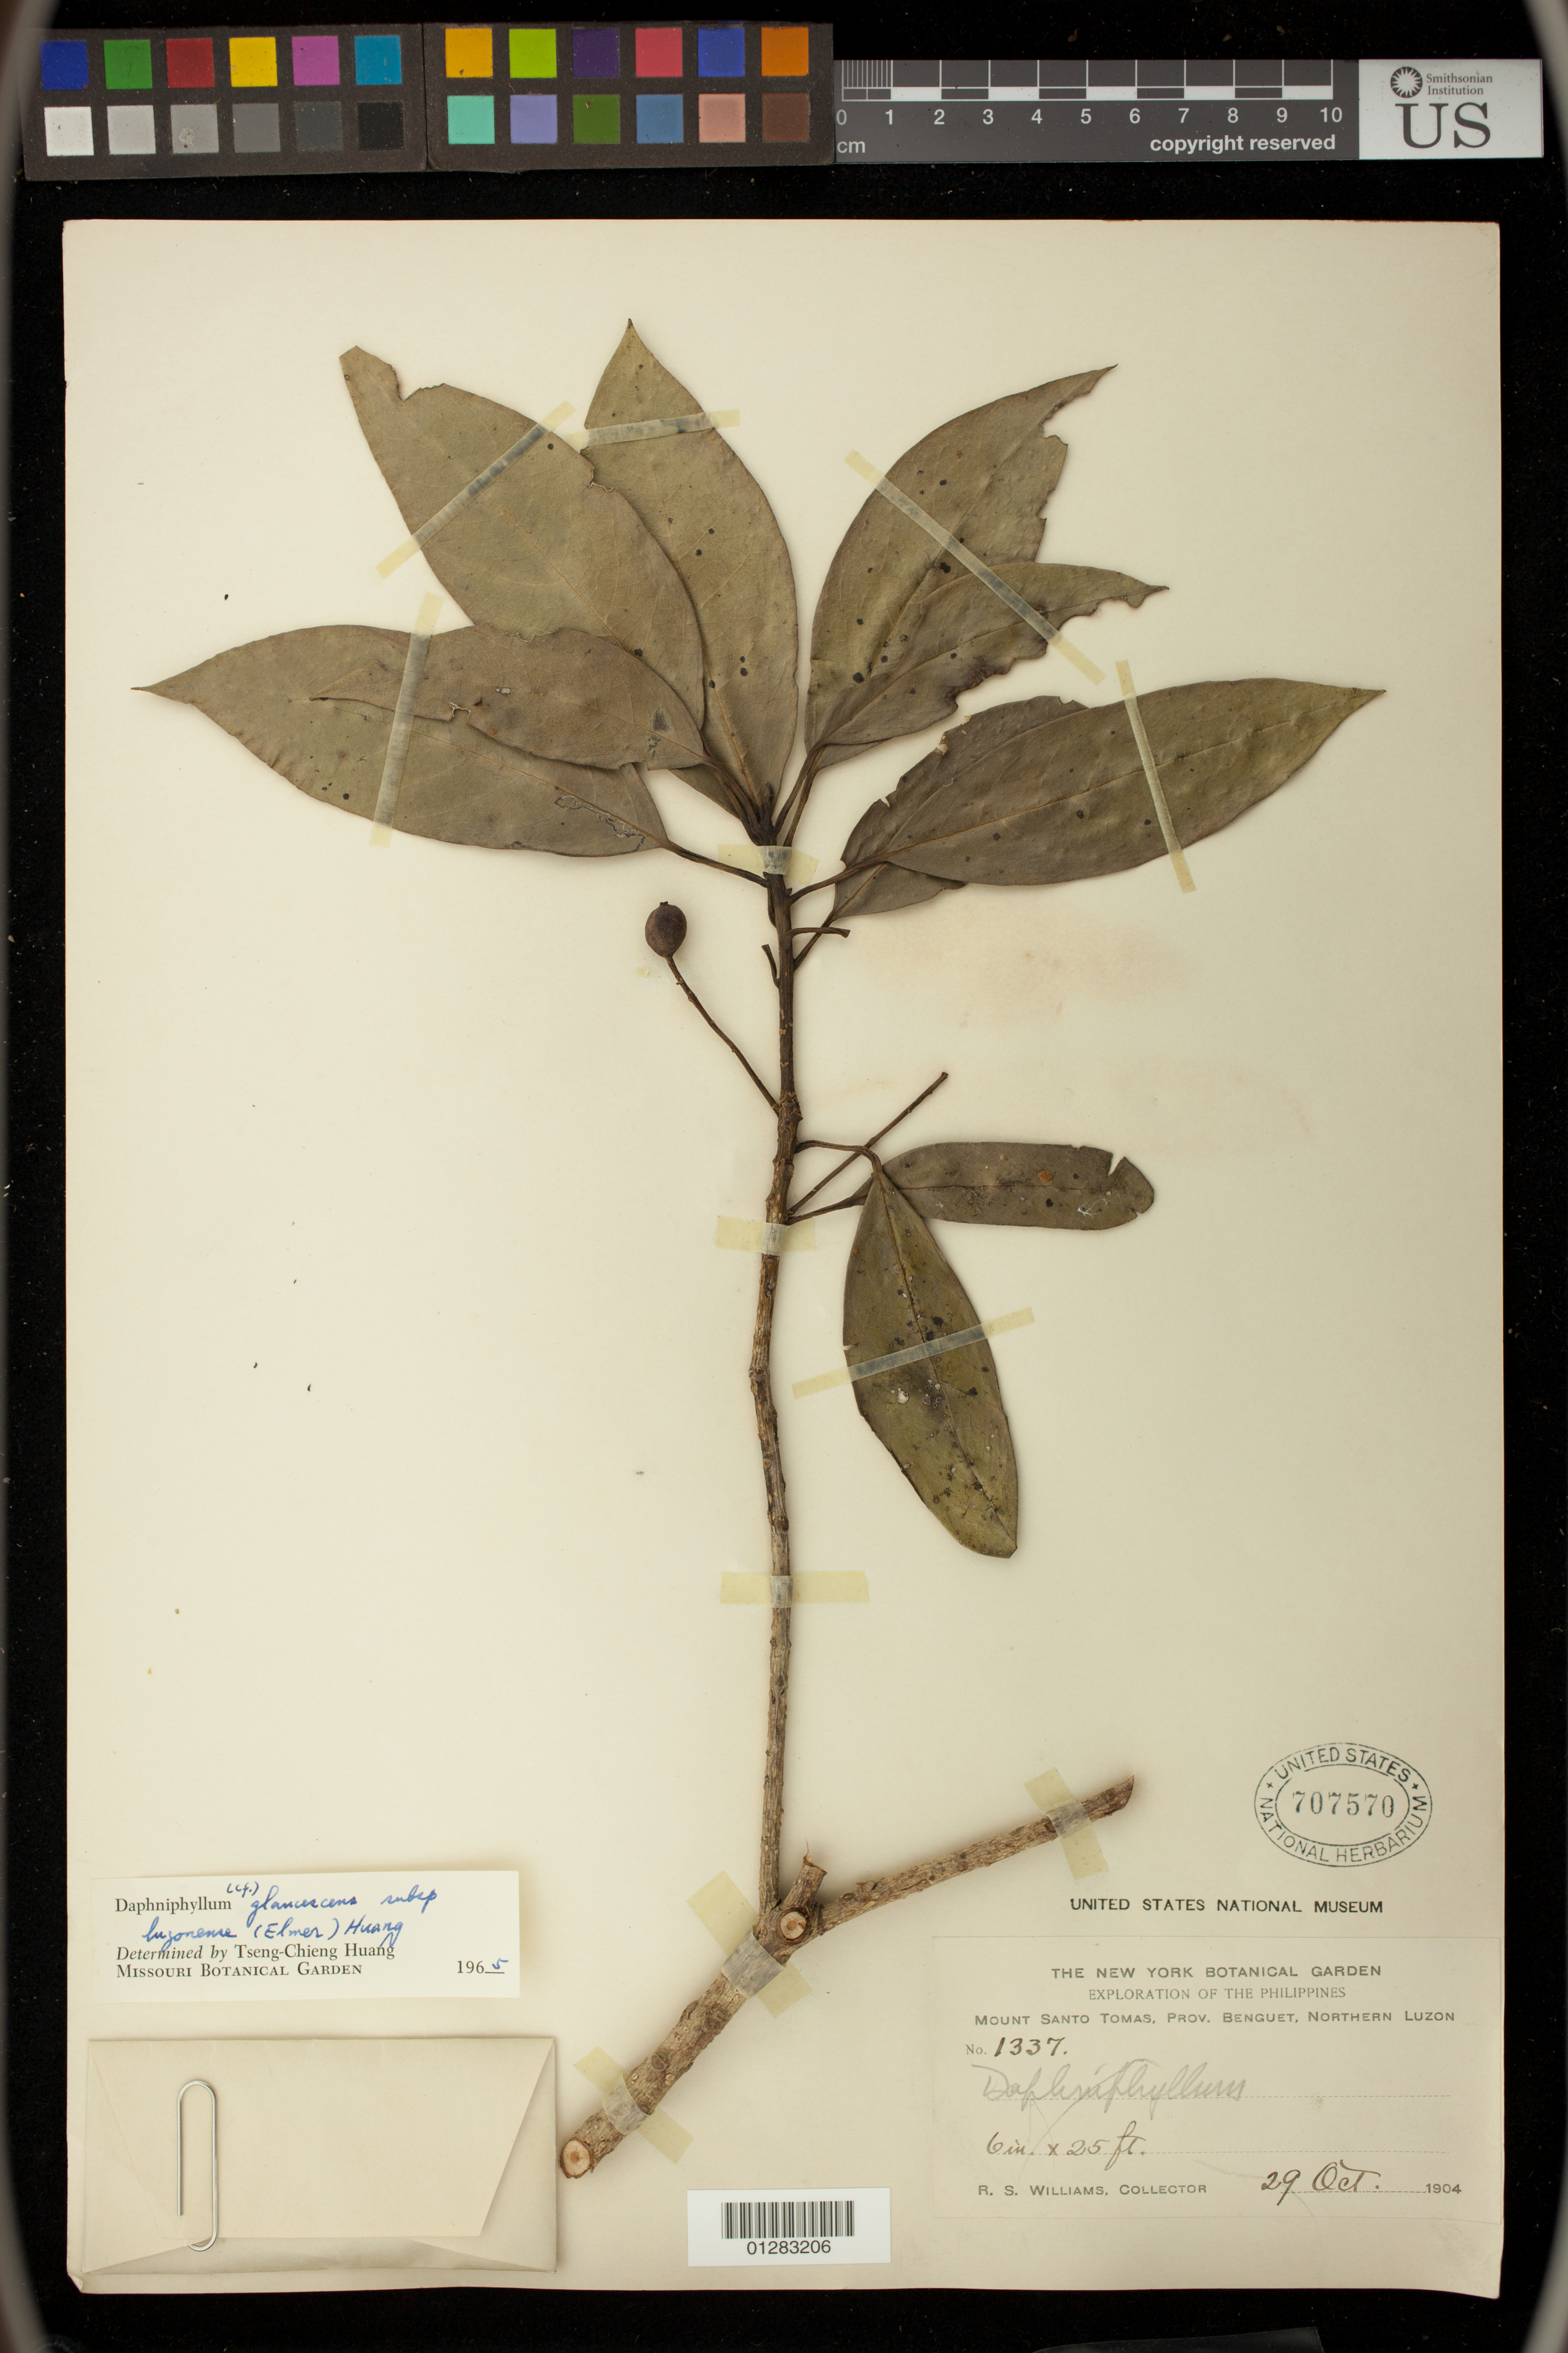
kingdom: Plantae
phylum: Tracheophyta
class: Magnoliopsida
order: Saxifragales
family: Daphniphyllaceae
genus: Daphniphyllum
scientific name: Daphniphyllum glaucescens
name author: Blume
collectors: R. S. Williams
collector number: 1337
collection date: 1904-10-29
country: Philippines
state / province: Cordillera (Administrative Region)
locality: Mount Santo Tomas, Benguet, Northern Luzon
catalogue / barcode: US 707570